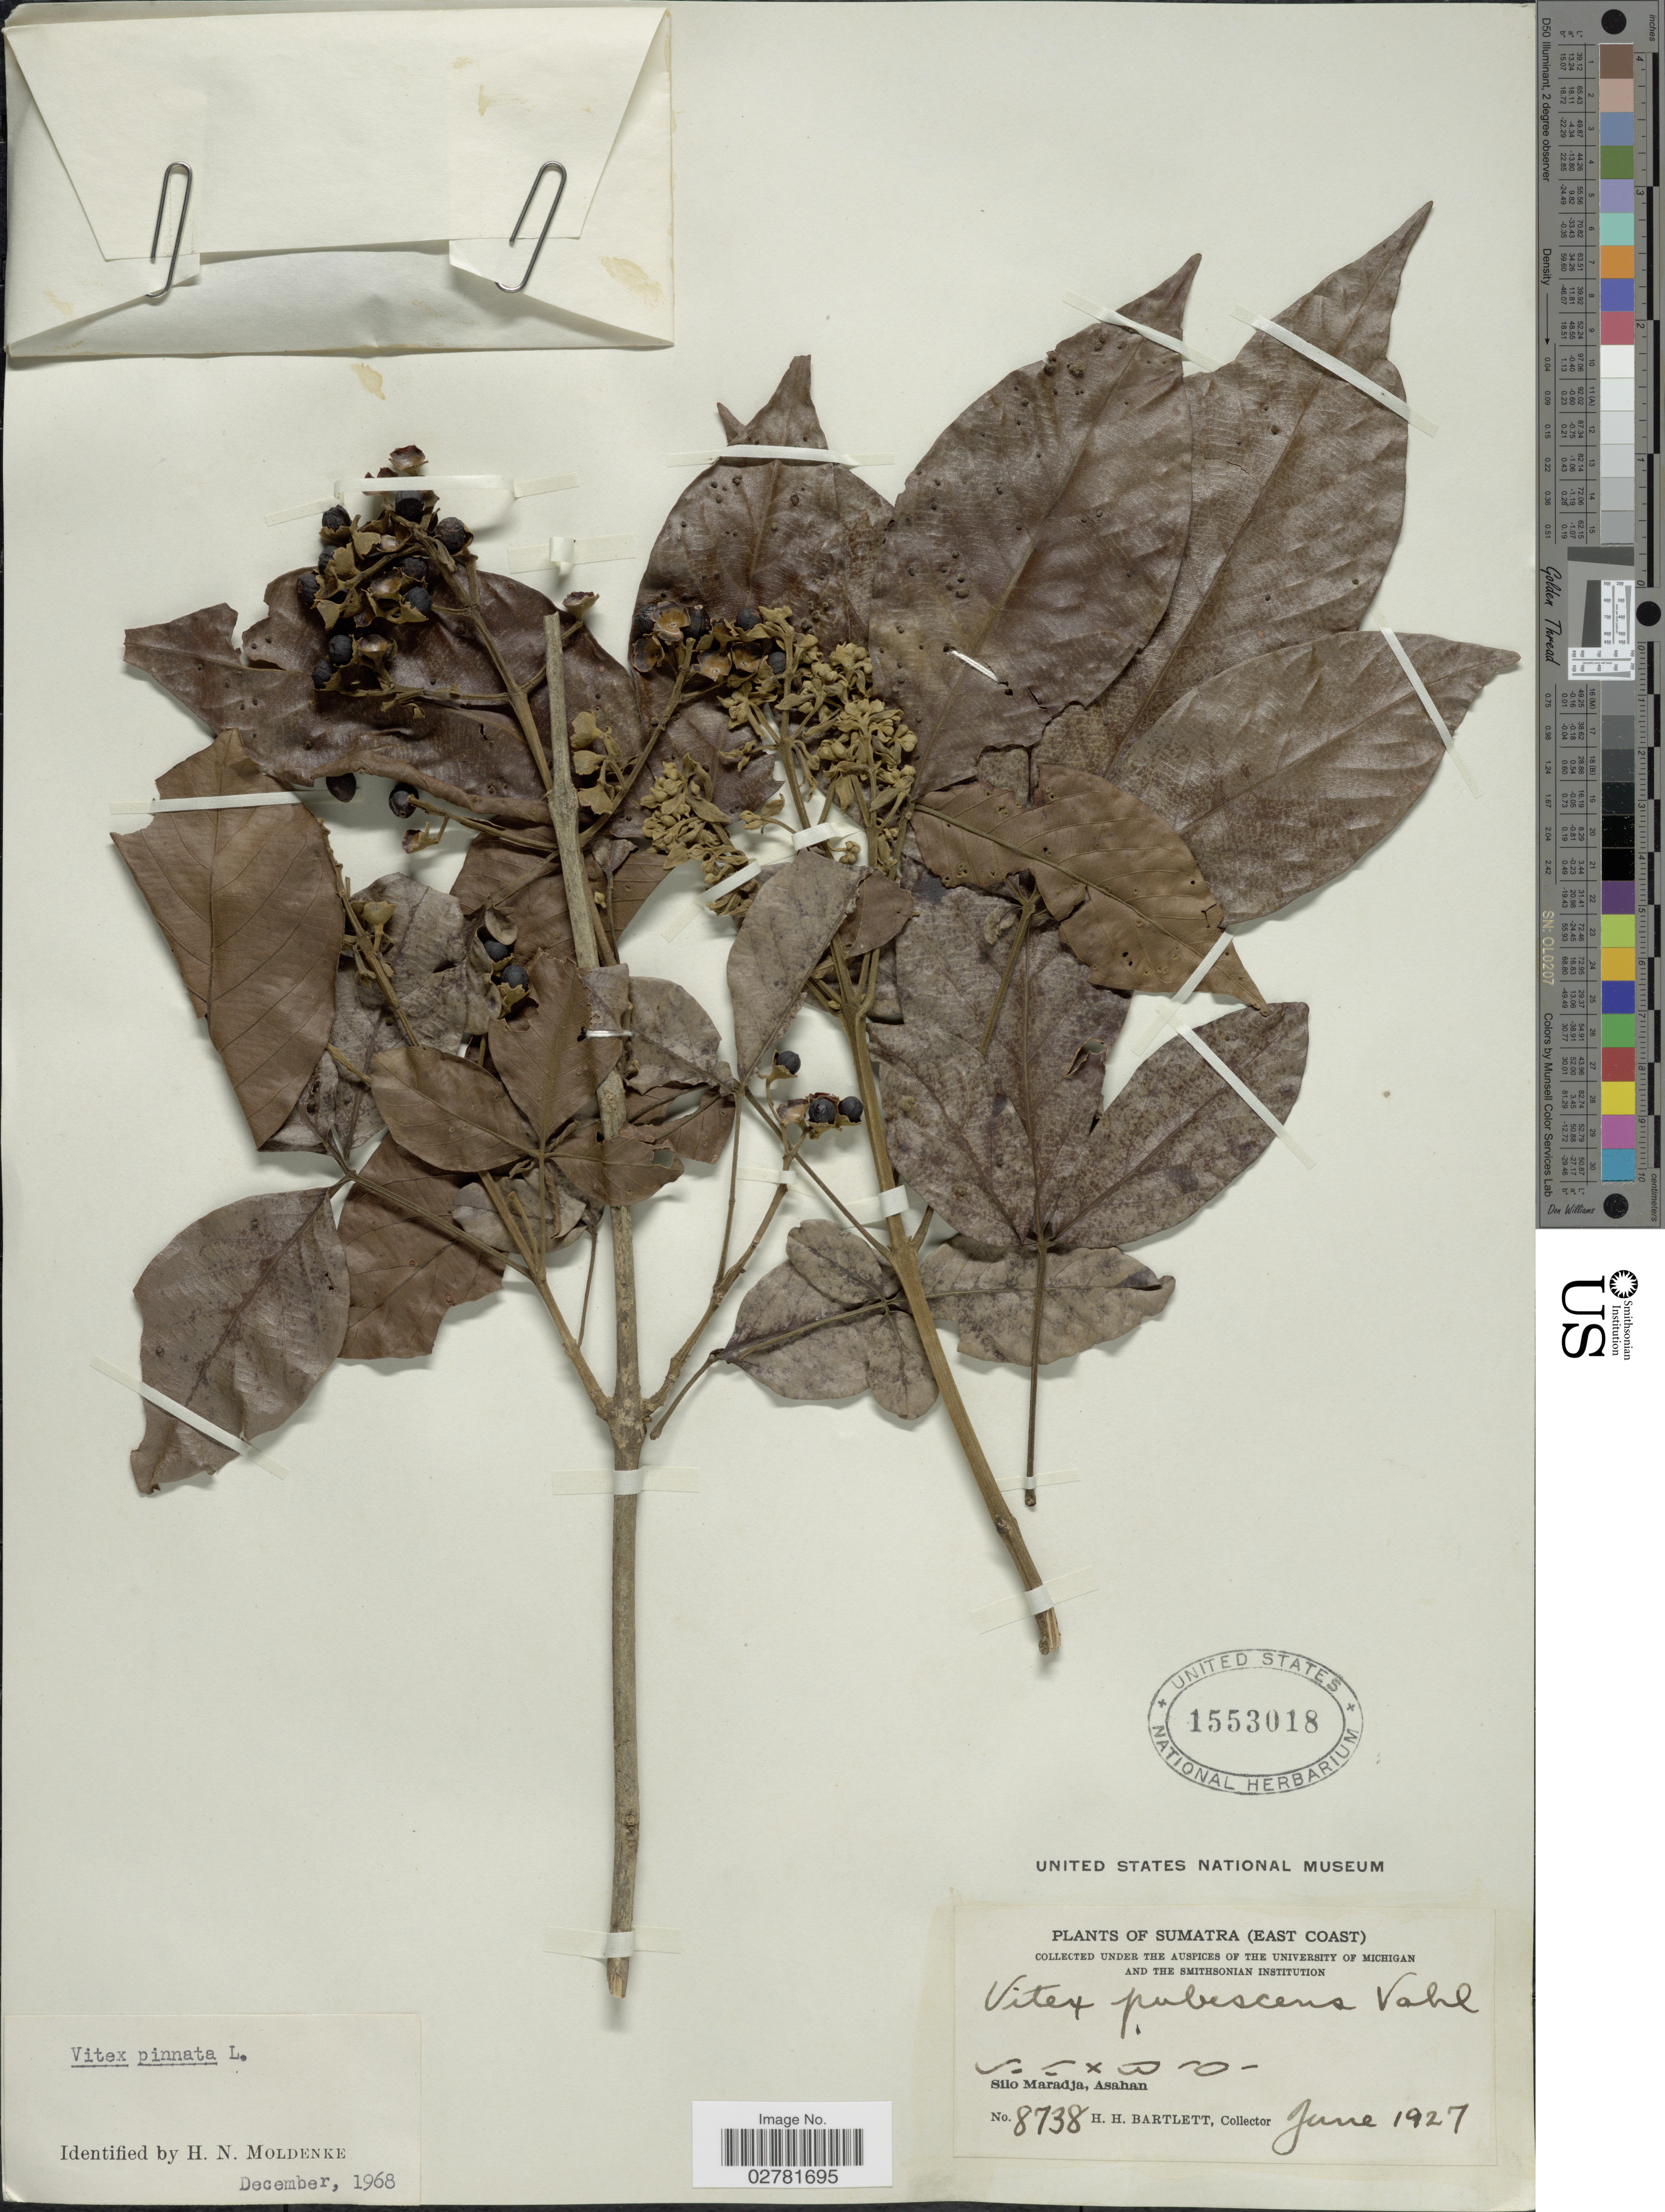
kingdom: Plantae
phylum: Tracheophyta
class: Magnoliopsida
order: Lamiales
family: Lamiaceae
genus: Vitex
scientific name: Vitex pinnata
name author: L.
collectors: H. H. Bartlett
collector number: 8738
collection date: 1927-06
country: Indonesia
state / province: Sumatra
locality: (East Coast). Silo Maradja, Asahan.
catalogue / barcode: US 1553018